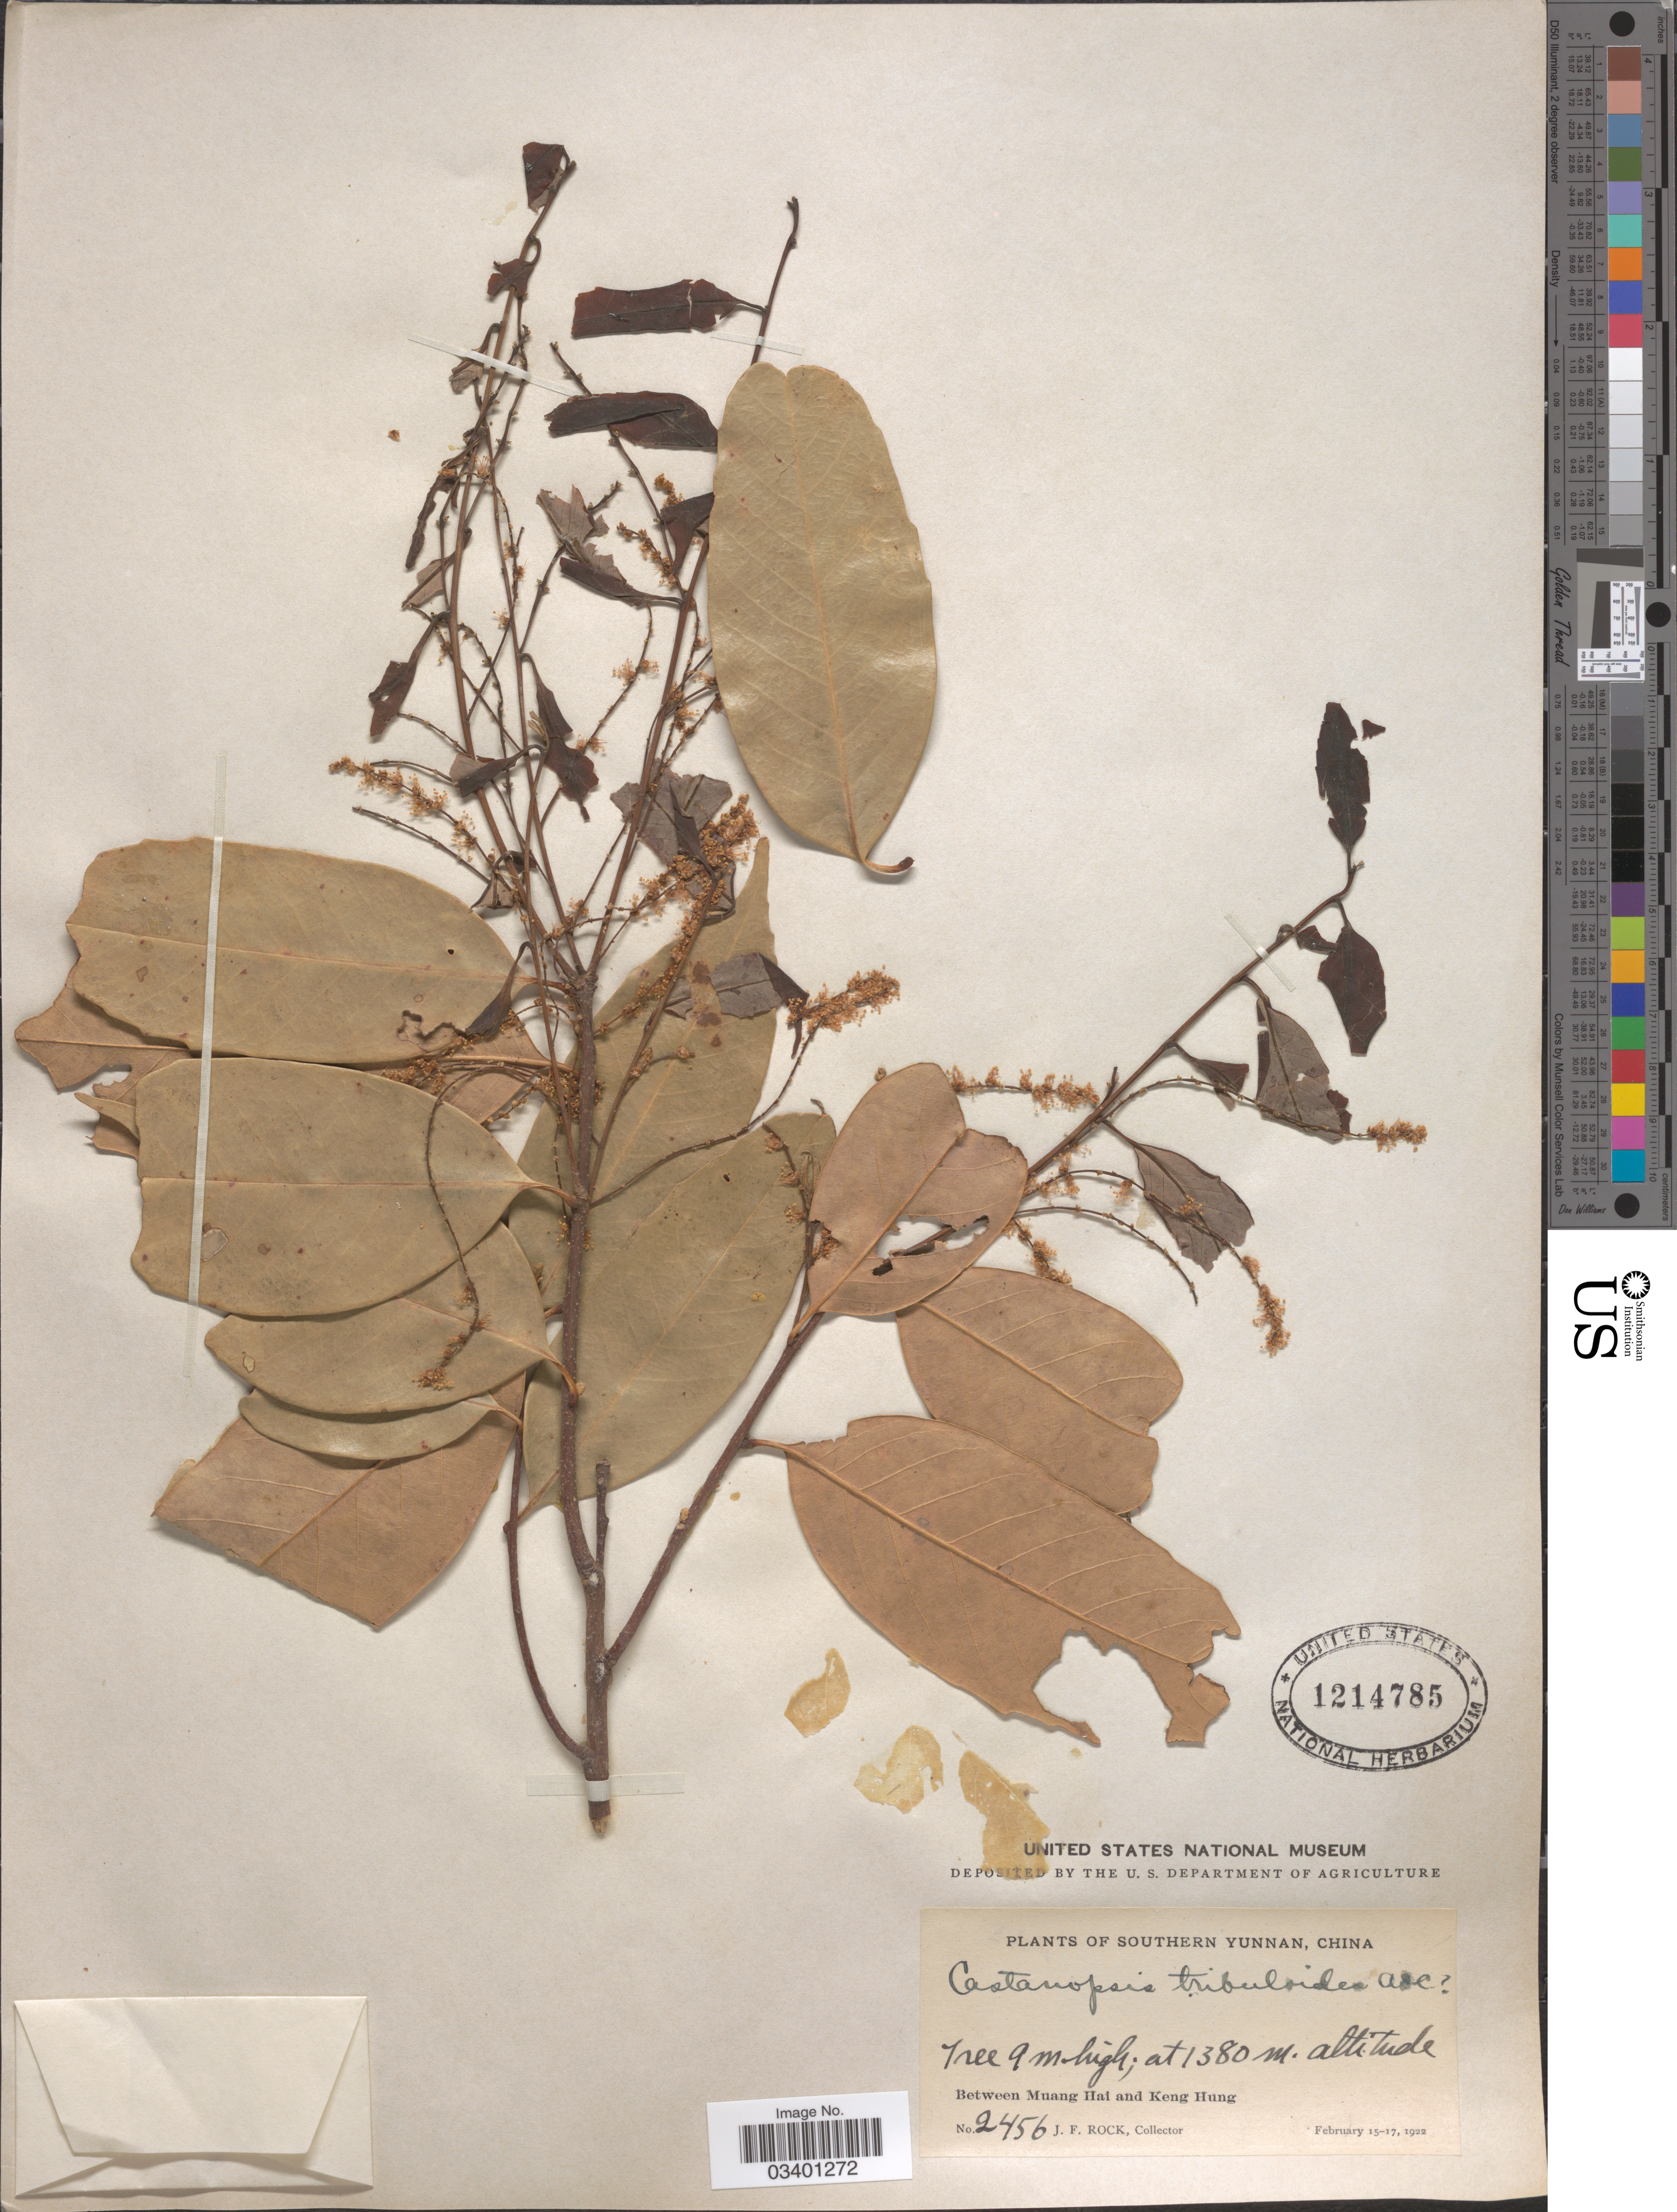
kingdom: Plantae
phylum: Tracheophyta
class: Magnoliopsida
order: Fagales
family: Fagaceae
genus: Castanopsis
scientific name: Castanopsis tribuloides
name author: (Sm.) A. DC.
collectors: J. Rock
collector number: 2456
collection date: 1922-02-15/1922-02-17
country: China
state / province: Yunnan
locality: Southern Yunnan. Between Muang Hai and Keng Hung.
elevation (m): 1380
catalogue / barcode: US 1214785